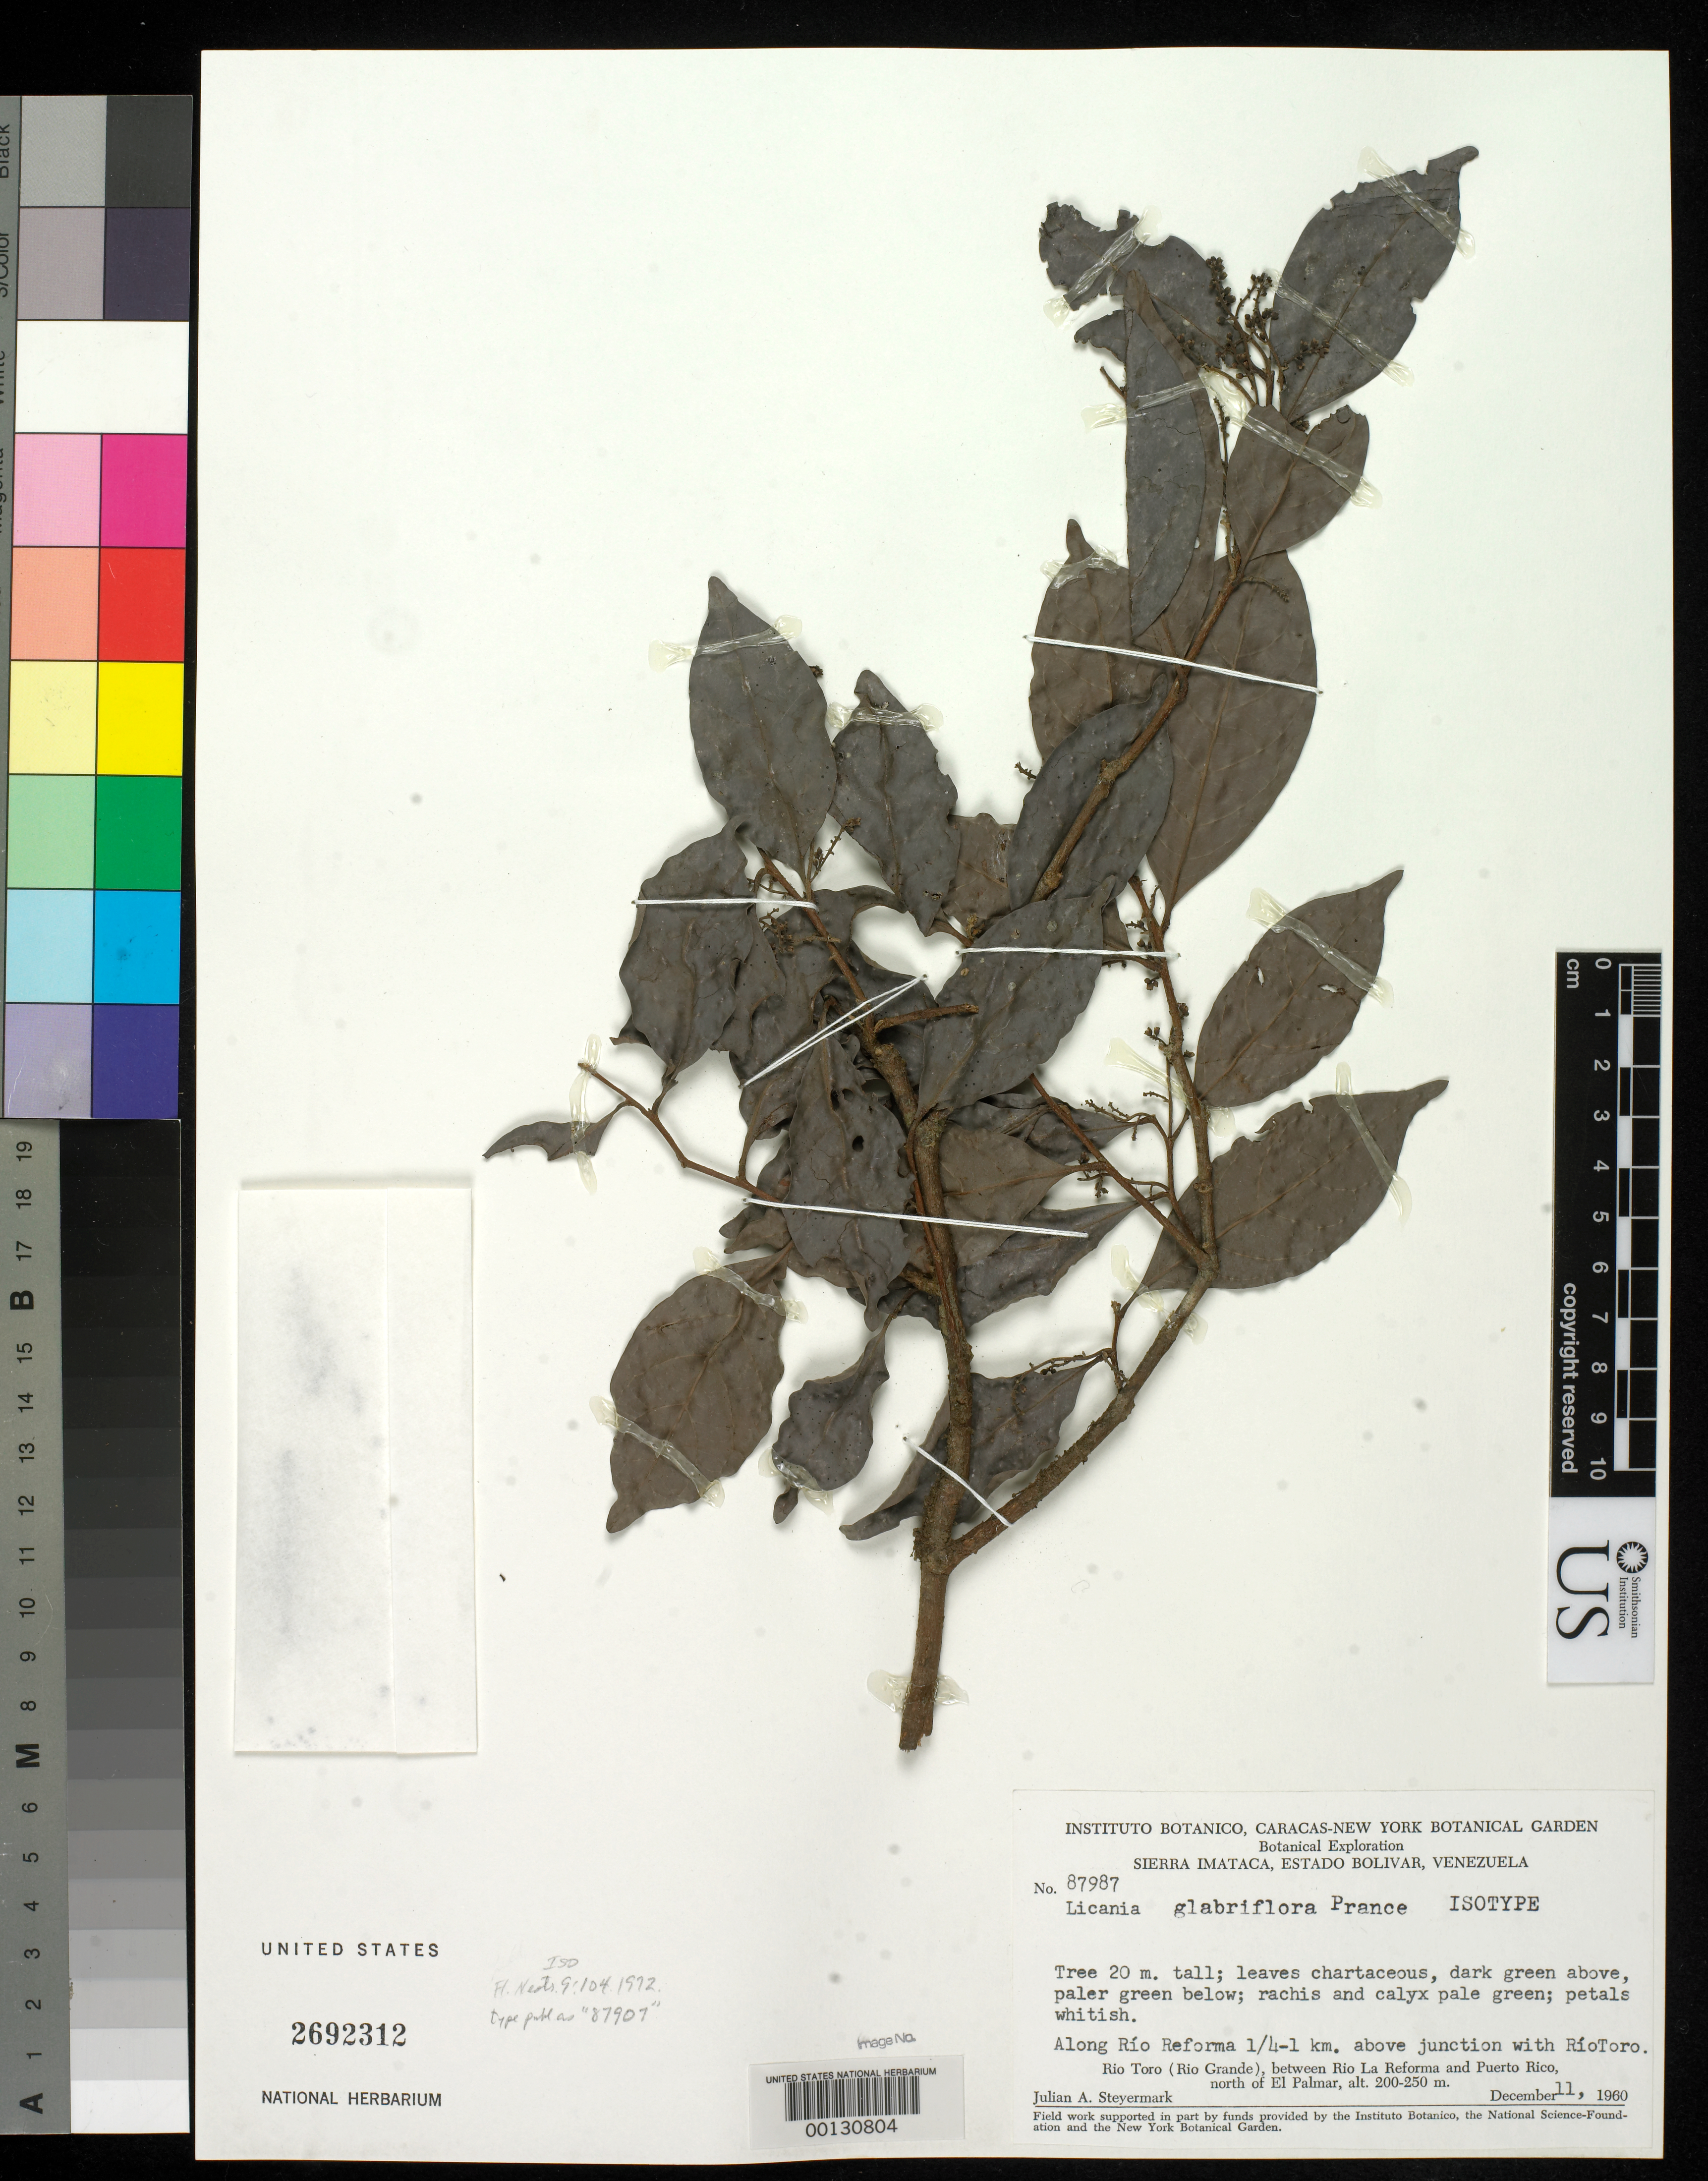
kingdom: Plantae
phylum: Tracheophyta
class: Magnoliopsida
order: Malpighiales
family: Chrysobalanaceae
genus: Licania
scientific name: Licania glabriflora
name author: Prance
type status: Isotype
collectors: J. Steyermark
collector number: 87987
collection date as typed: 11 Dec 1960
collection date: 1960-12-11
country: Venezuela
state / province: Bolivar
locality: Rio Reforma, .25-1 km. above Rio Toro (Rio Grande) junction, north of El Palmar.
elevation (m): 200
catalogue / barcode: US 2692312